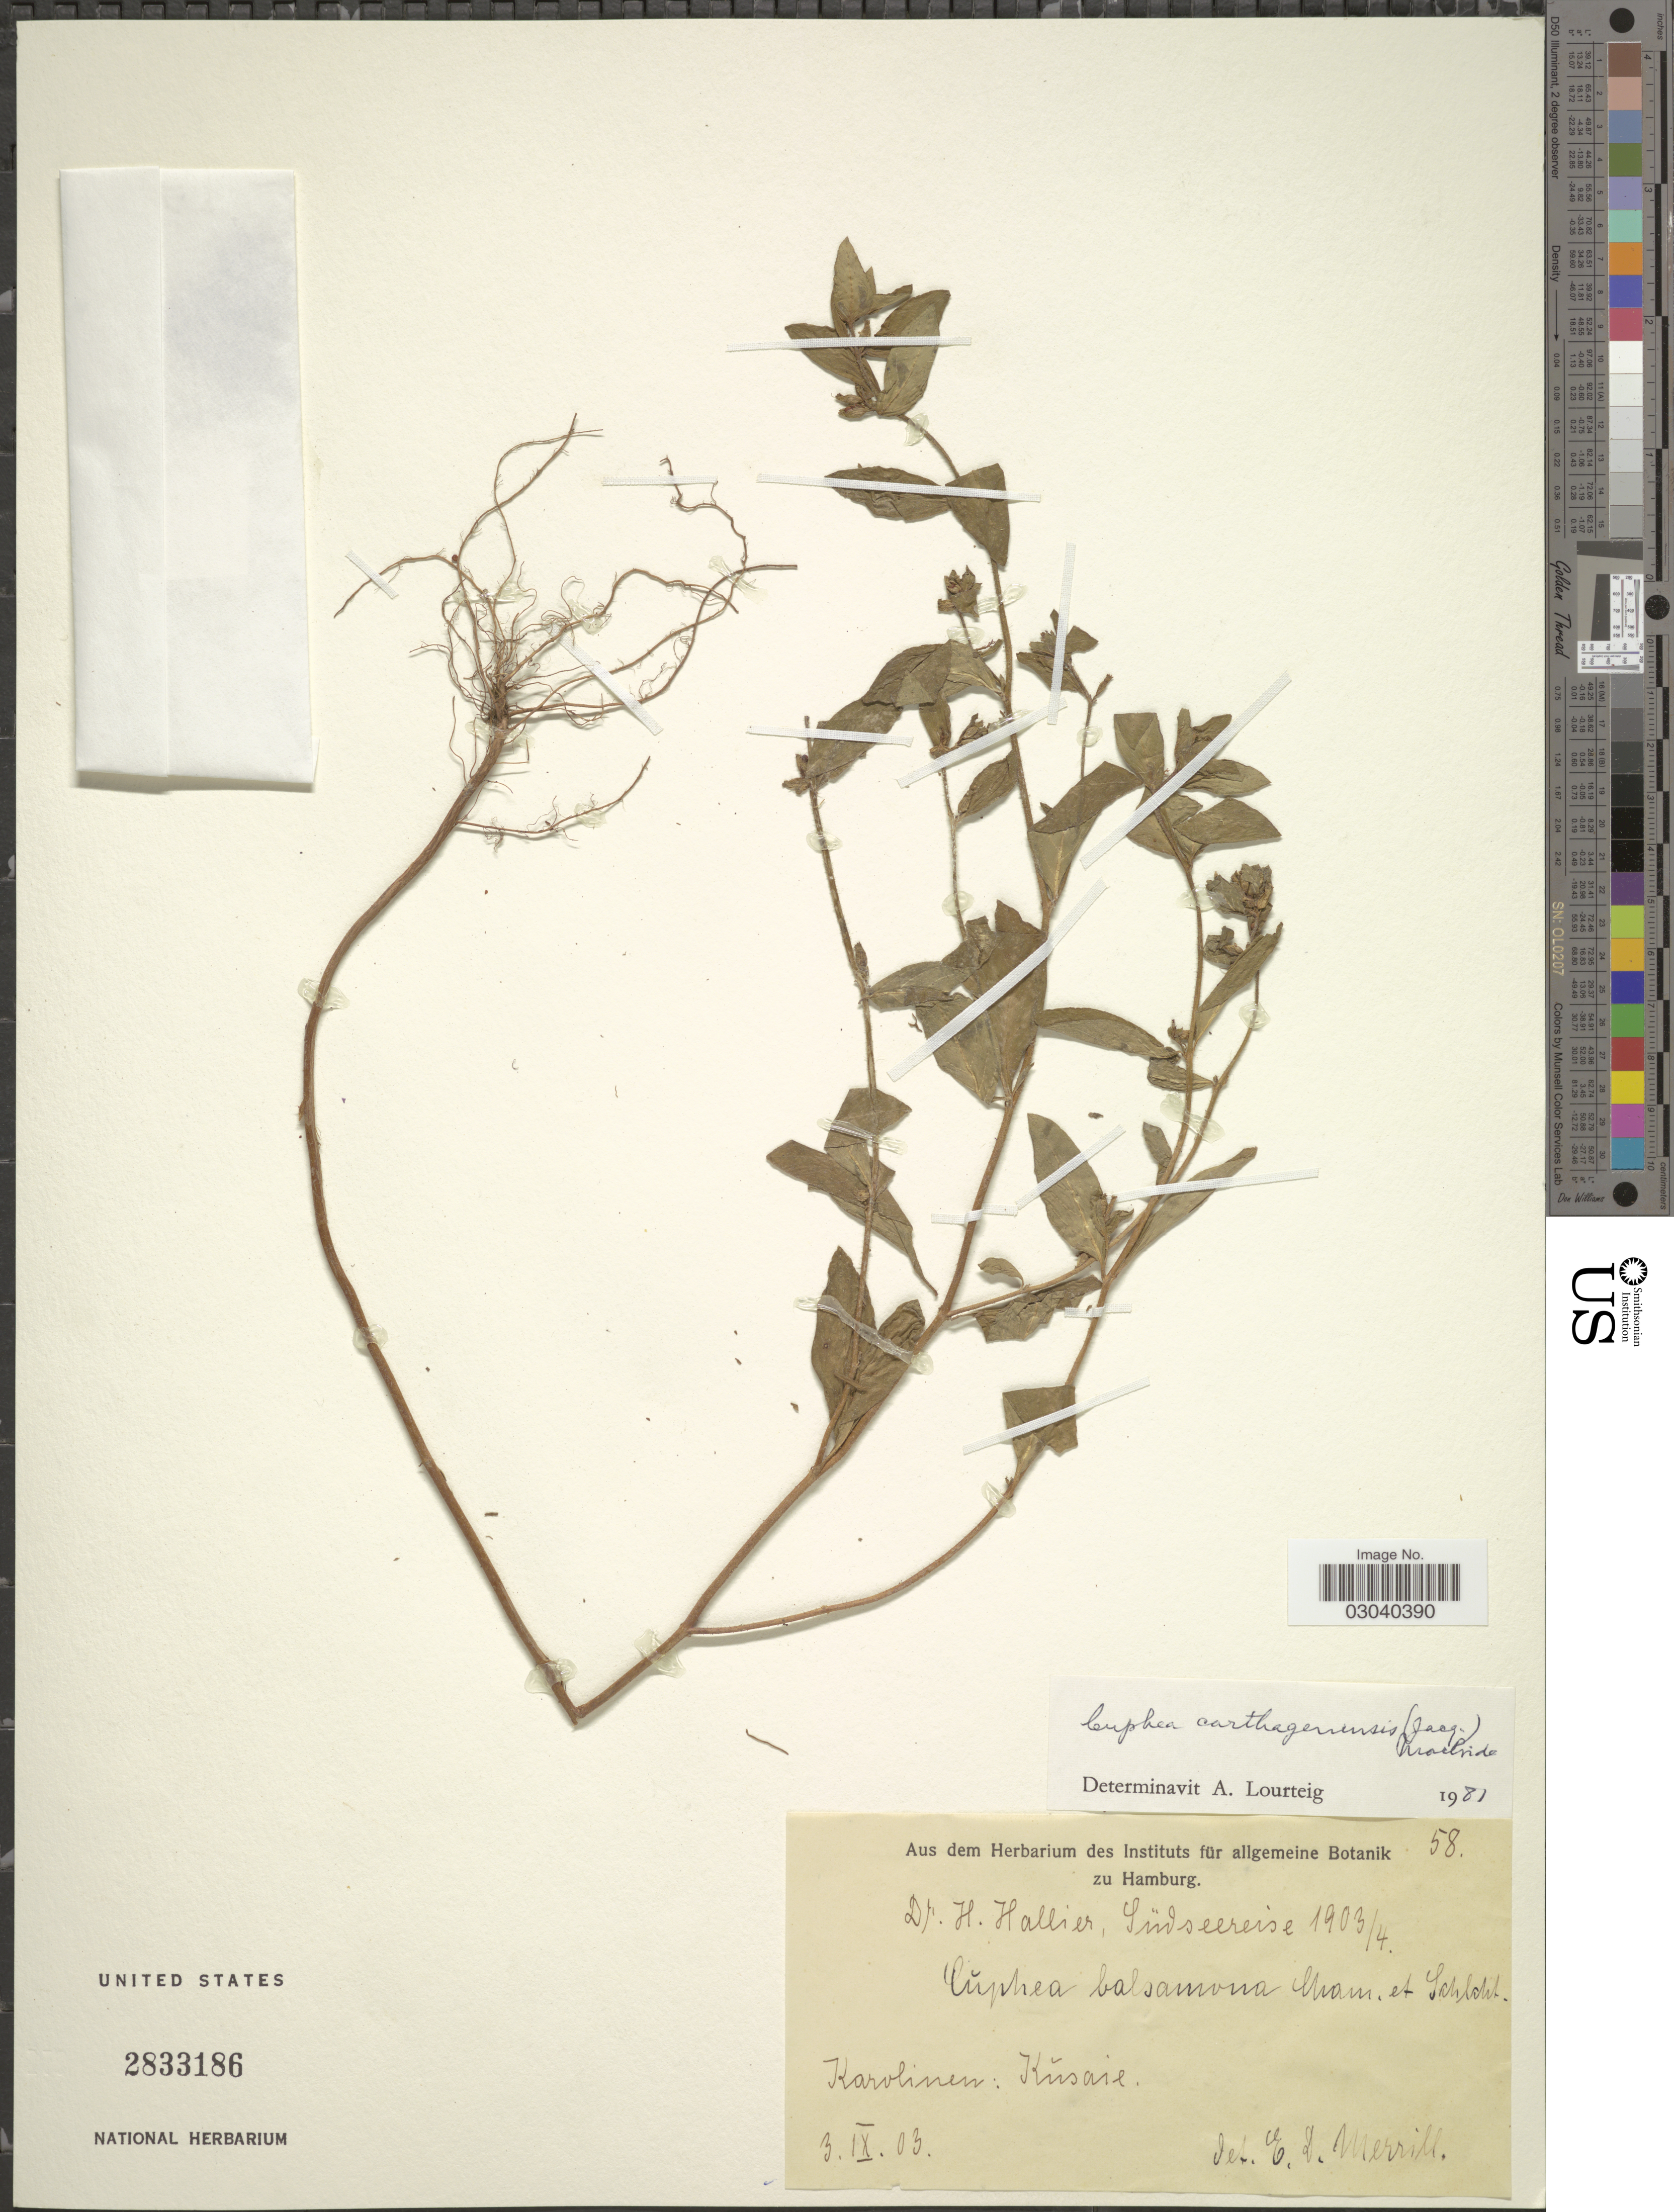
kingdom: Plantae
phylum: Tracheophyta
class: Magnoliopsida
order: Myrtales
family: Lythraceae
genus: Cuphea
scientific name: Cuphea carthagenensis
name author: (Jacq.) J.F. Macbr.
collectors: H. G. Hallier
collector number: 58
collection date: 1903-09-03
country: Micronesia, Federated States of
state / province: Kosrae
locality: Karolinen: Kusaie. Südseereise.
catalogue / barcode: US 2833186